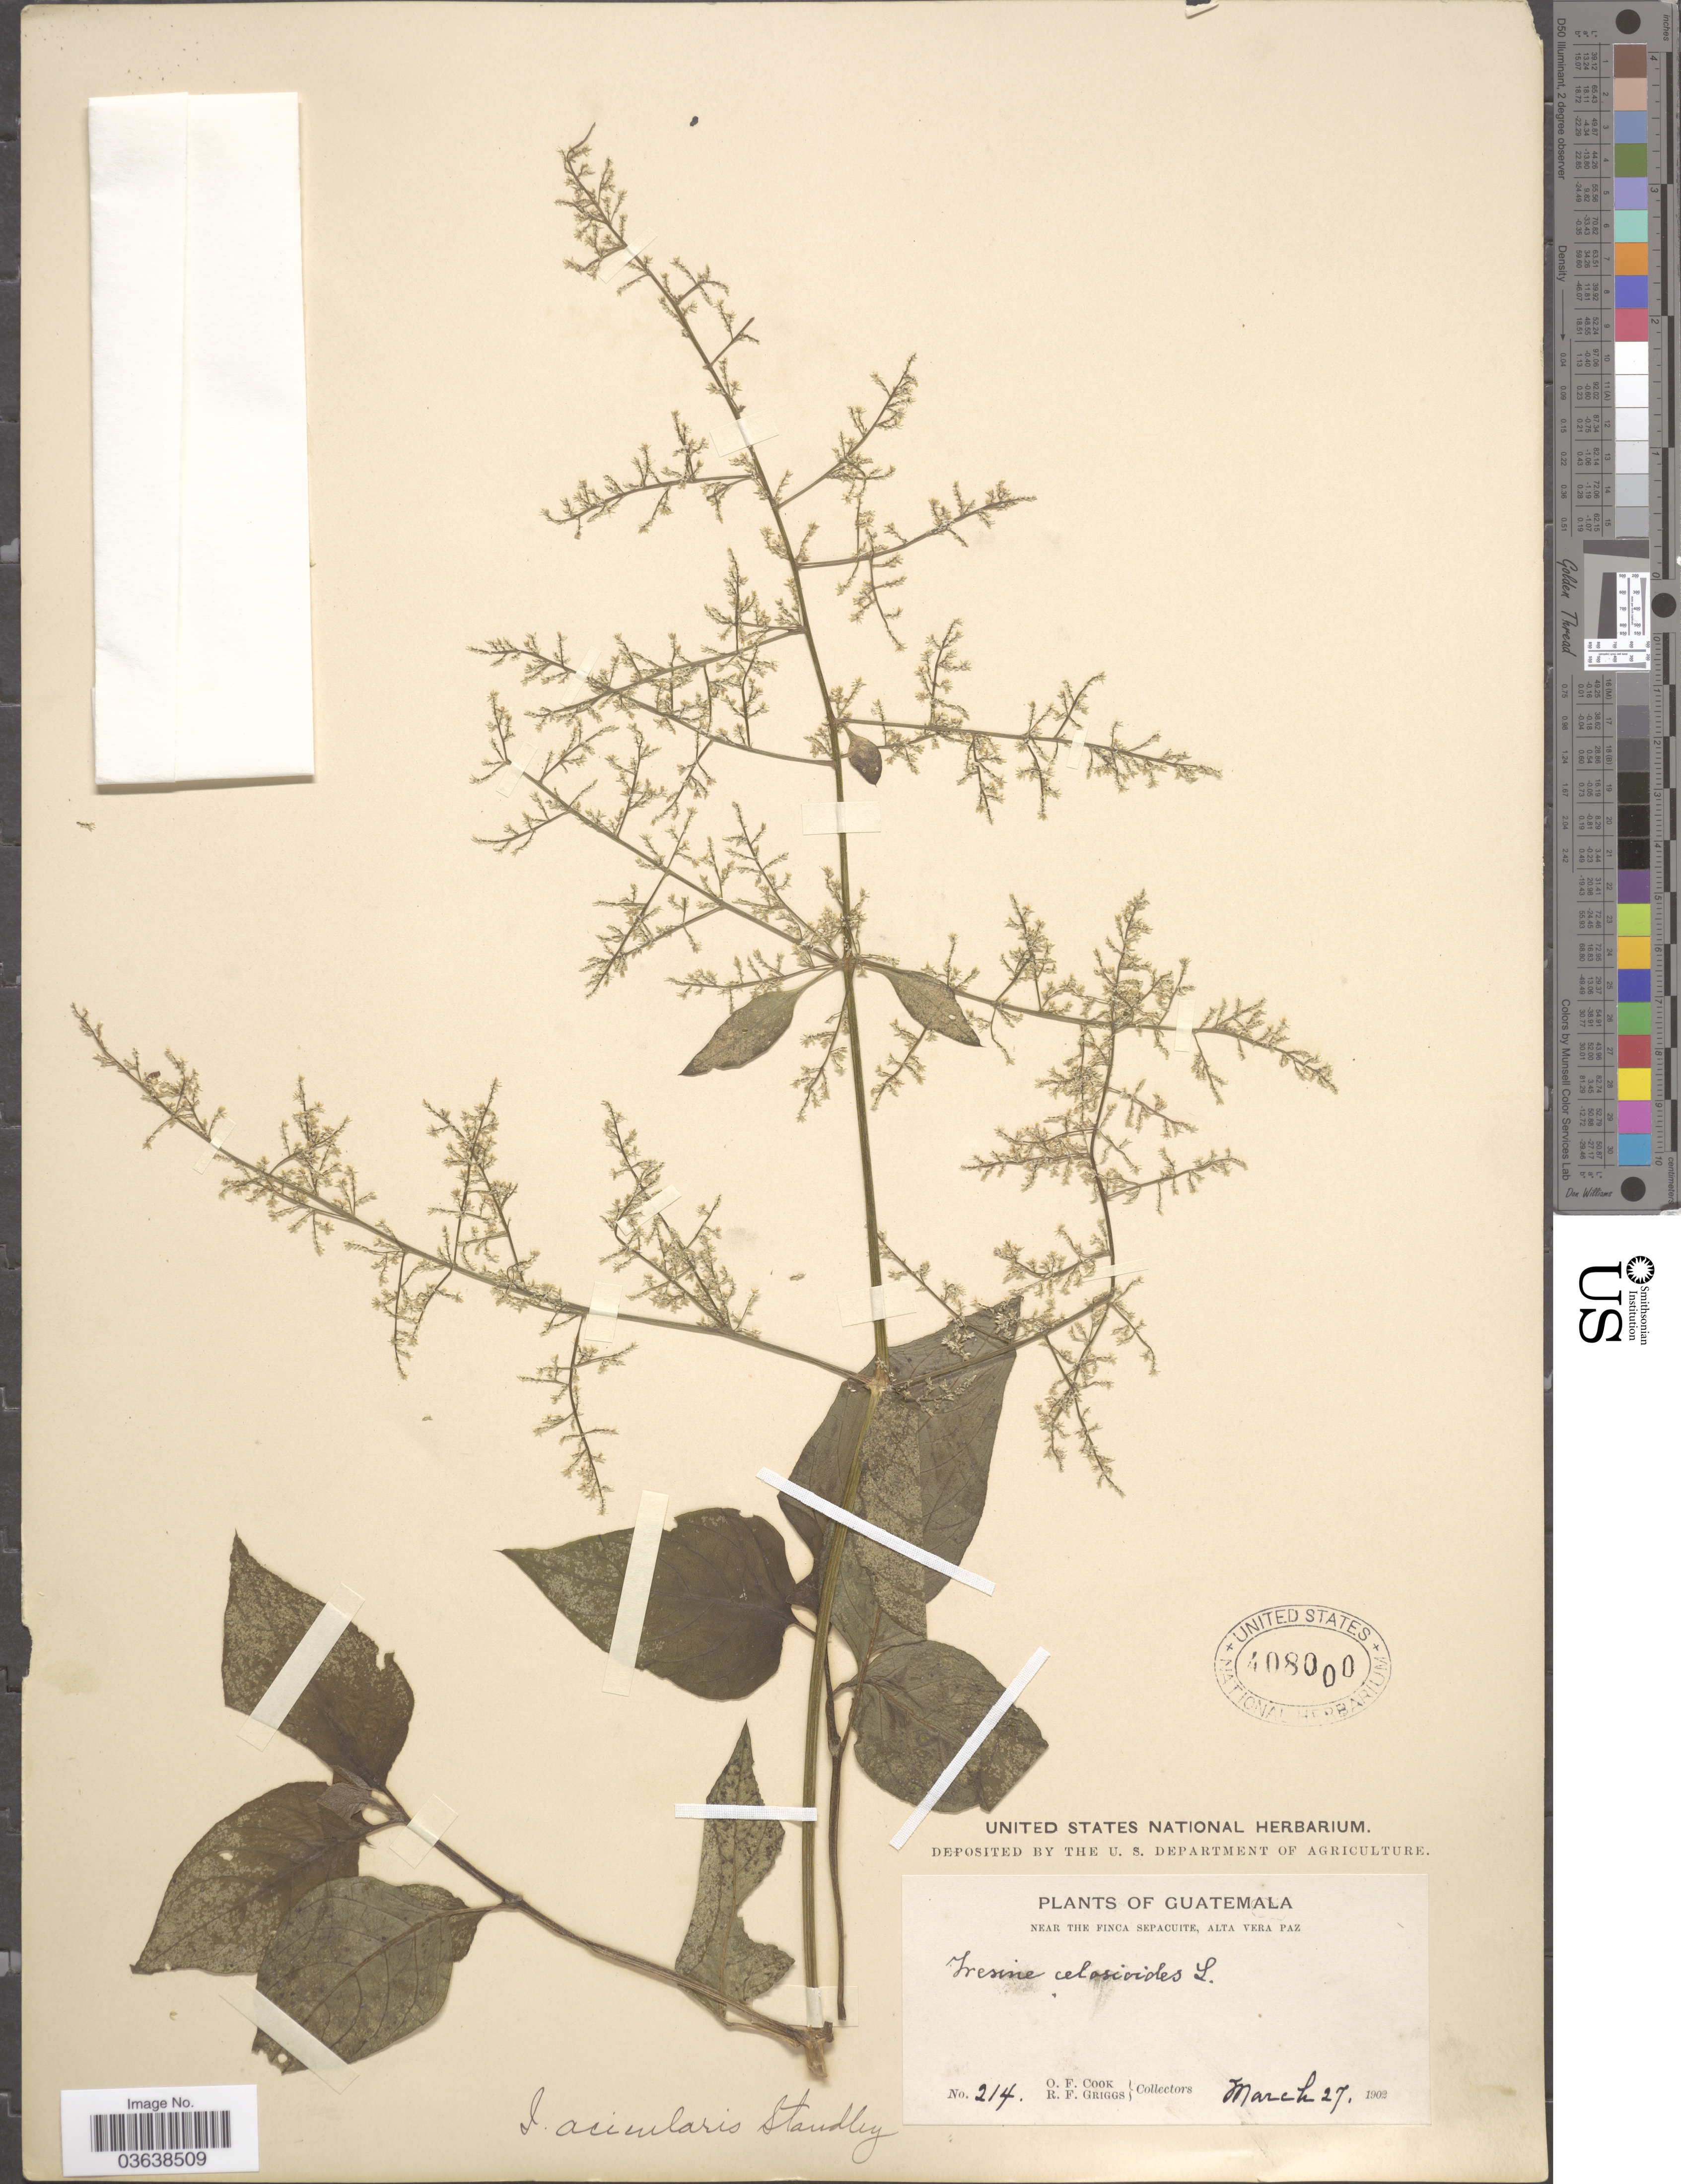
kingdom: Plantae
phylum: Tracheophyta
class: Magnoliopsida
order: Caryophyllales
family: Amaranthaceae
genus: Iresine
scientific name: Iresine acicularis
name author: Standl.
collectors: O. F. Cook & R. F. Griggs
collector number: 214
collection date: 1902-03-27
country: Guatemala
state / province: Alta Verapaz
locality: Near the Finca Sepacuite.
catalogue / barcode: US 408000